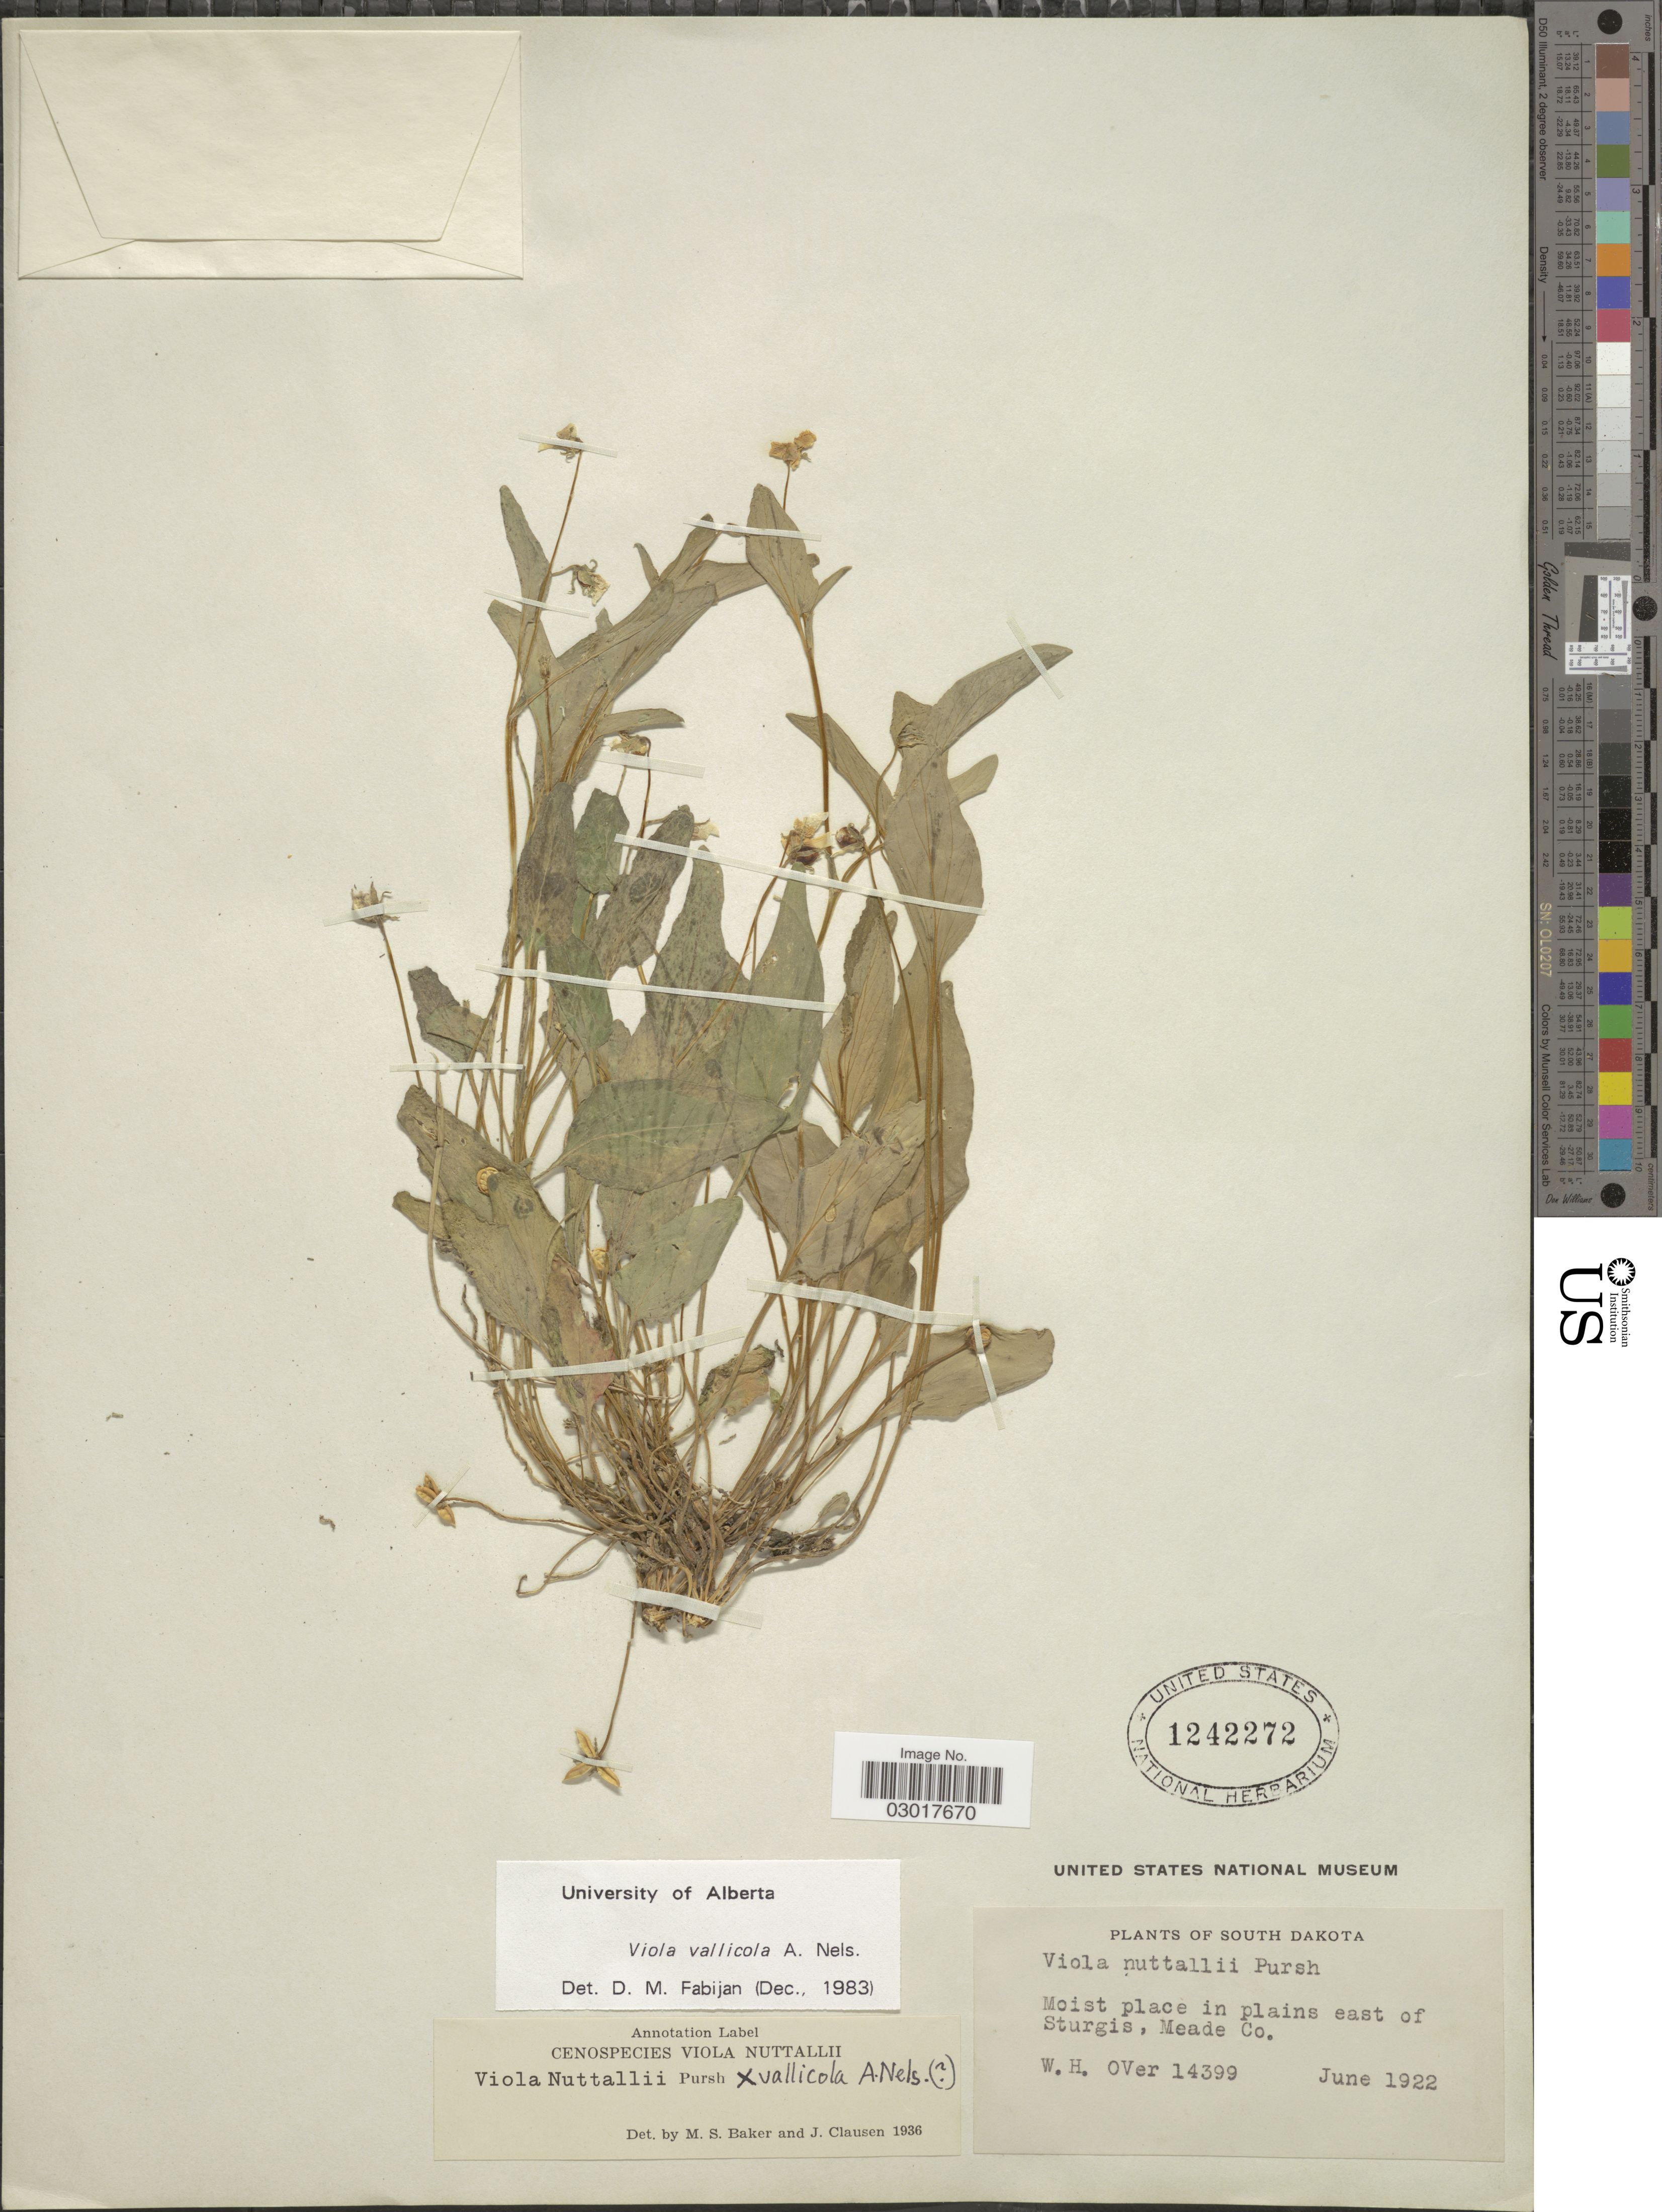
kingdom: Plantae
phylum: Tracheophyta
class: Magnoliopsida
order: Malpighiales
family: Violaceae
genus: Viola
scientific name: Viola vallicola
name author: A. Nelson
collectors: W. Over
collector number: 14399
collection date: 1922-06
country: United States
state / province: South Dakota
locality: Moist place in plains east of Sturgis, Meade Co.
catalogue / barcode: US 1242272